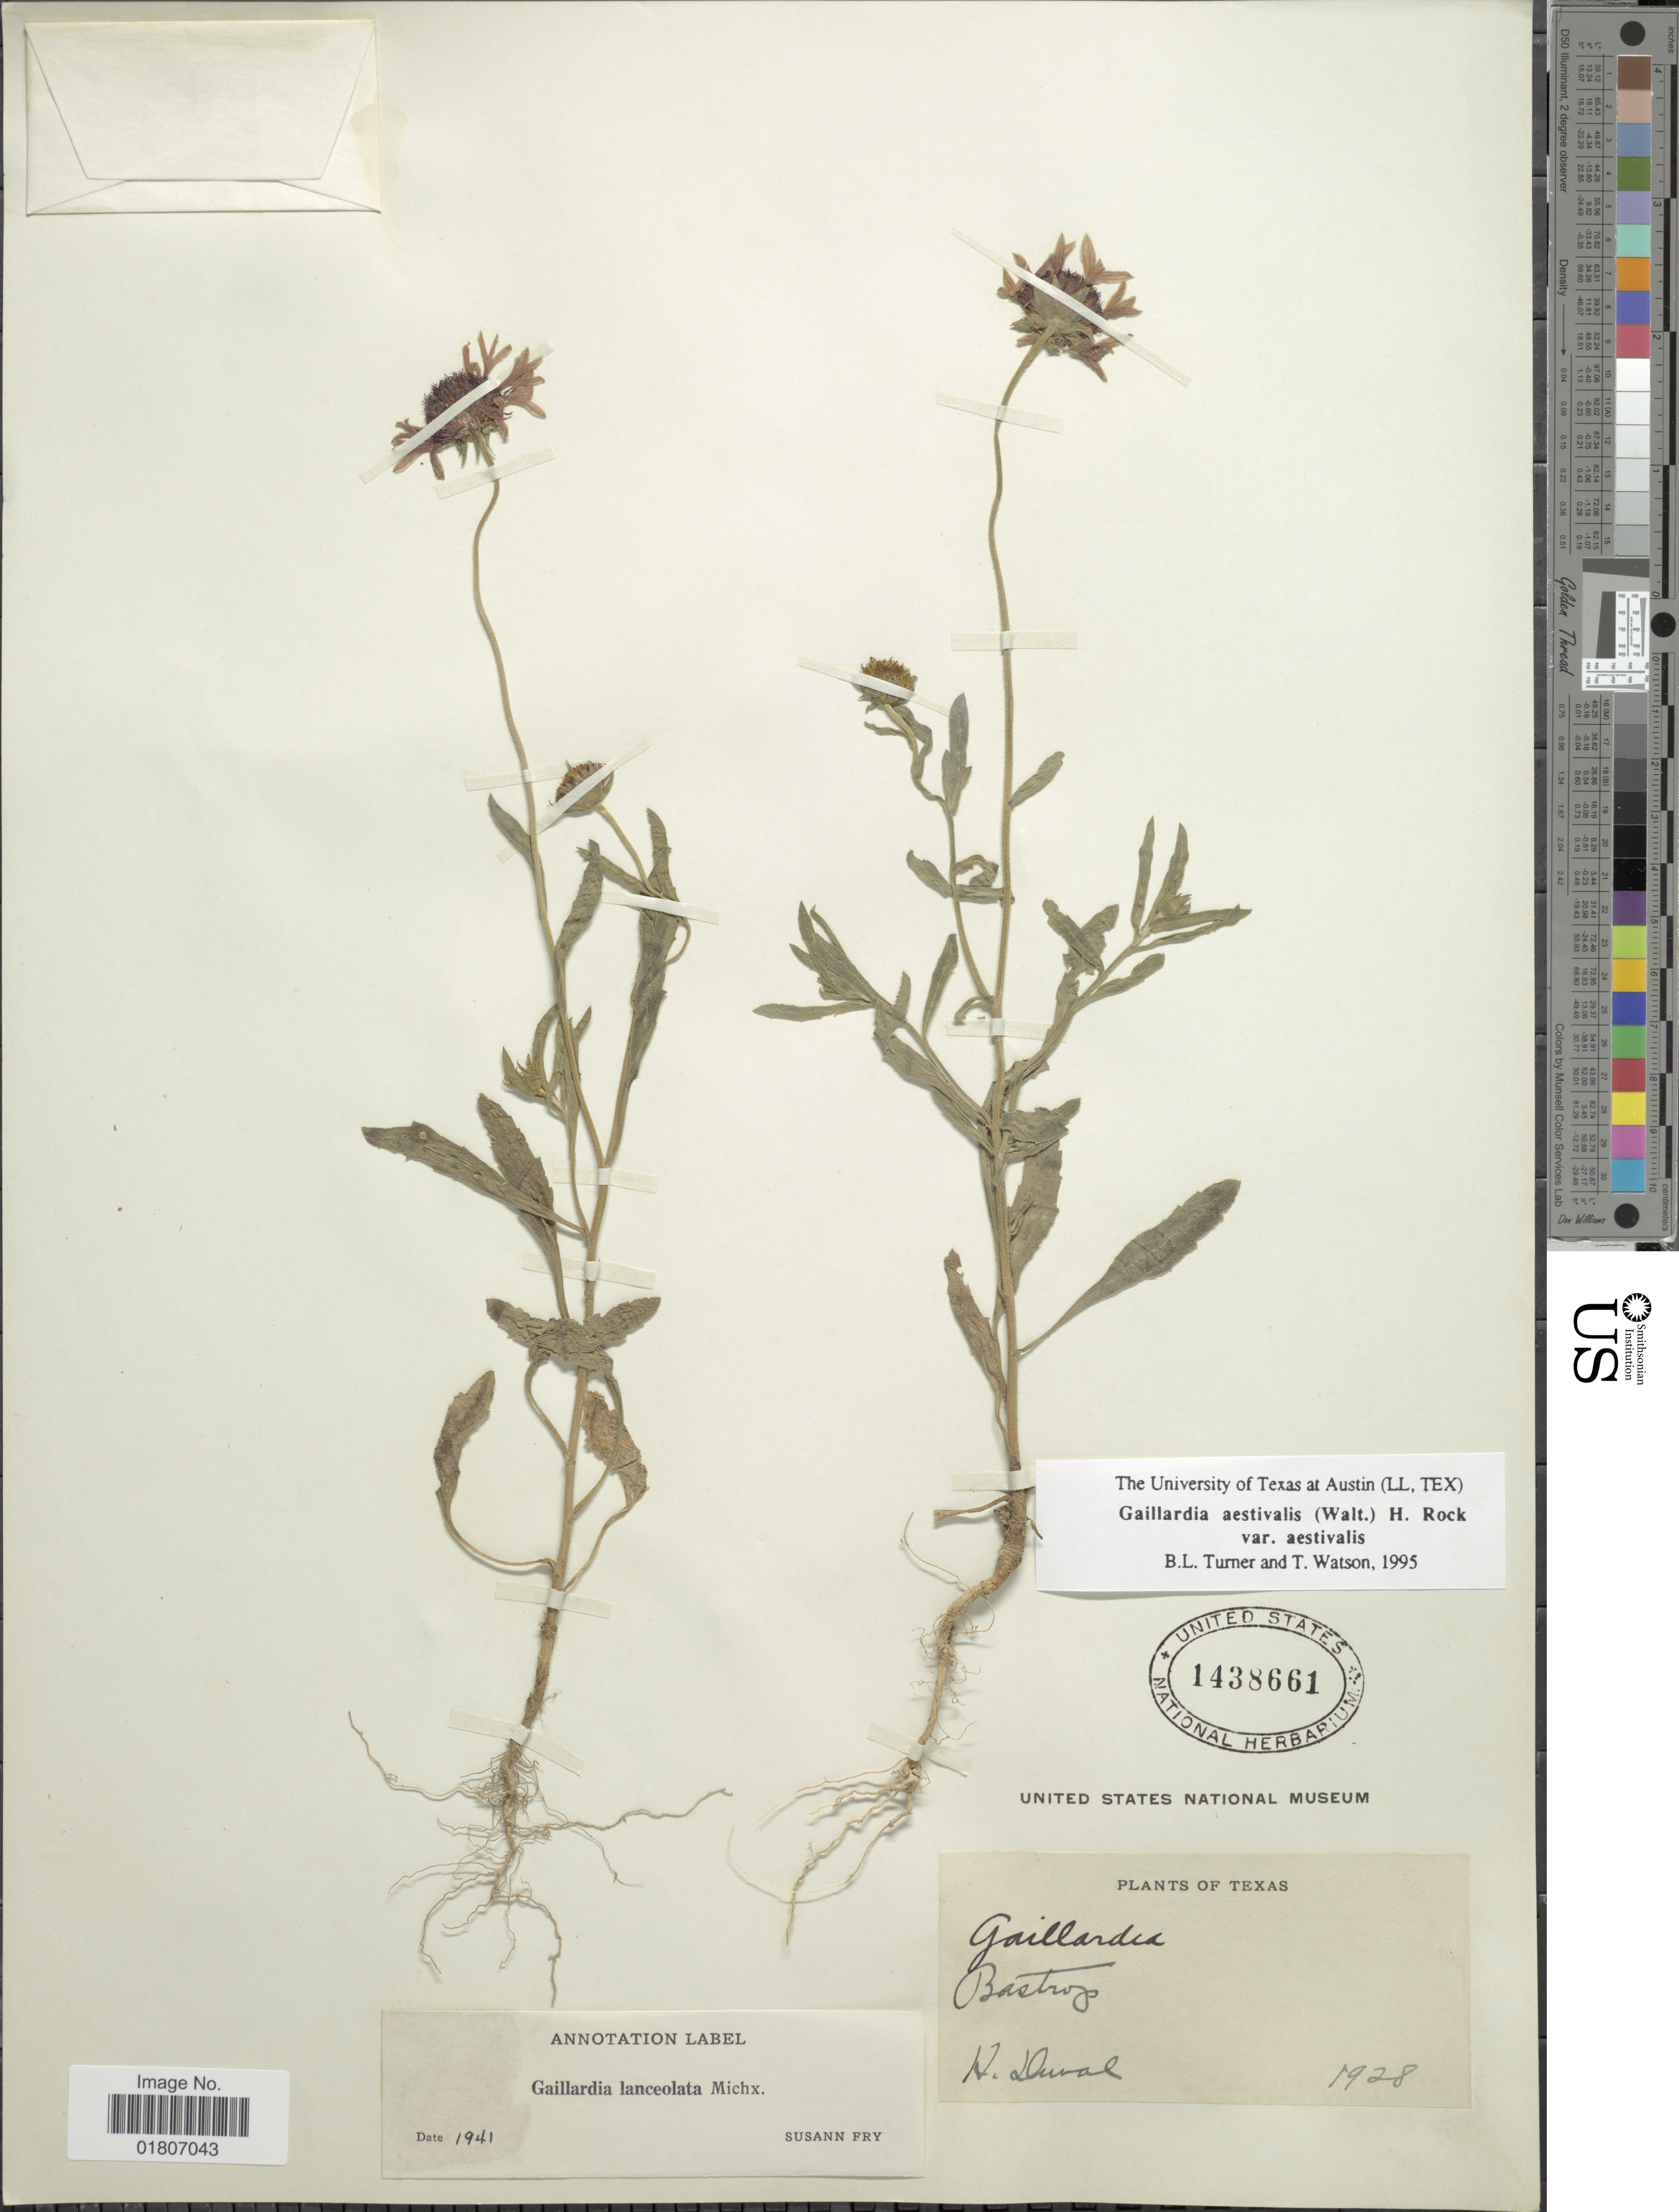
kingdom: Plantae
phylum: Tracheophyta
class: Magnoliopsida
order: Asterales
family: Asteraceae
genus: Gaillardia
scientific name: Gaillardia aestivalis var. aestivalis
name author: (Walter) H. Rock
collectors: H. Duval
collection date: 1928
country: United States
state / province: Texas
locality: Bastrop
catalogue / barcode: US 1438661